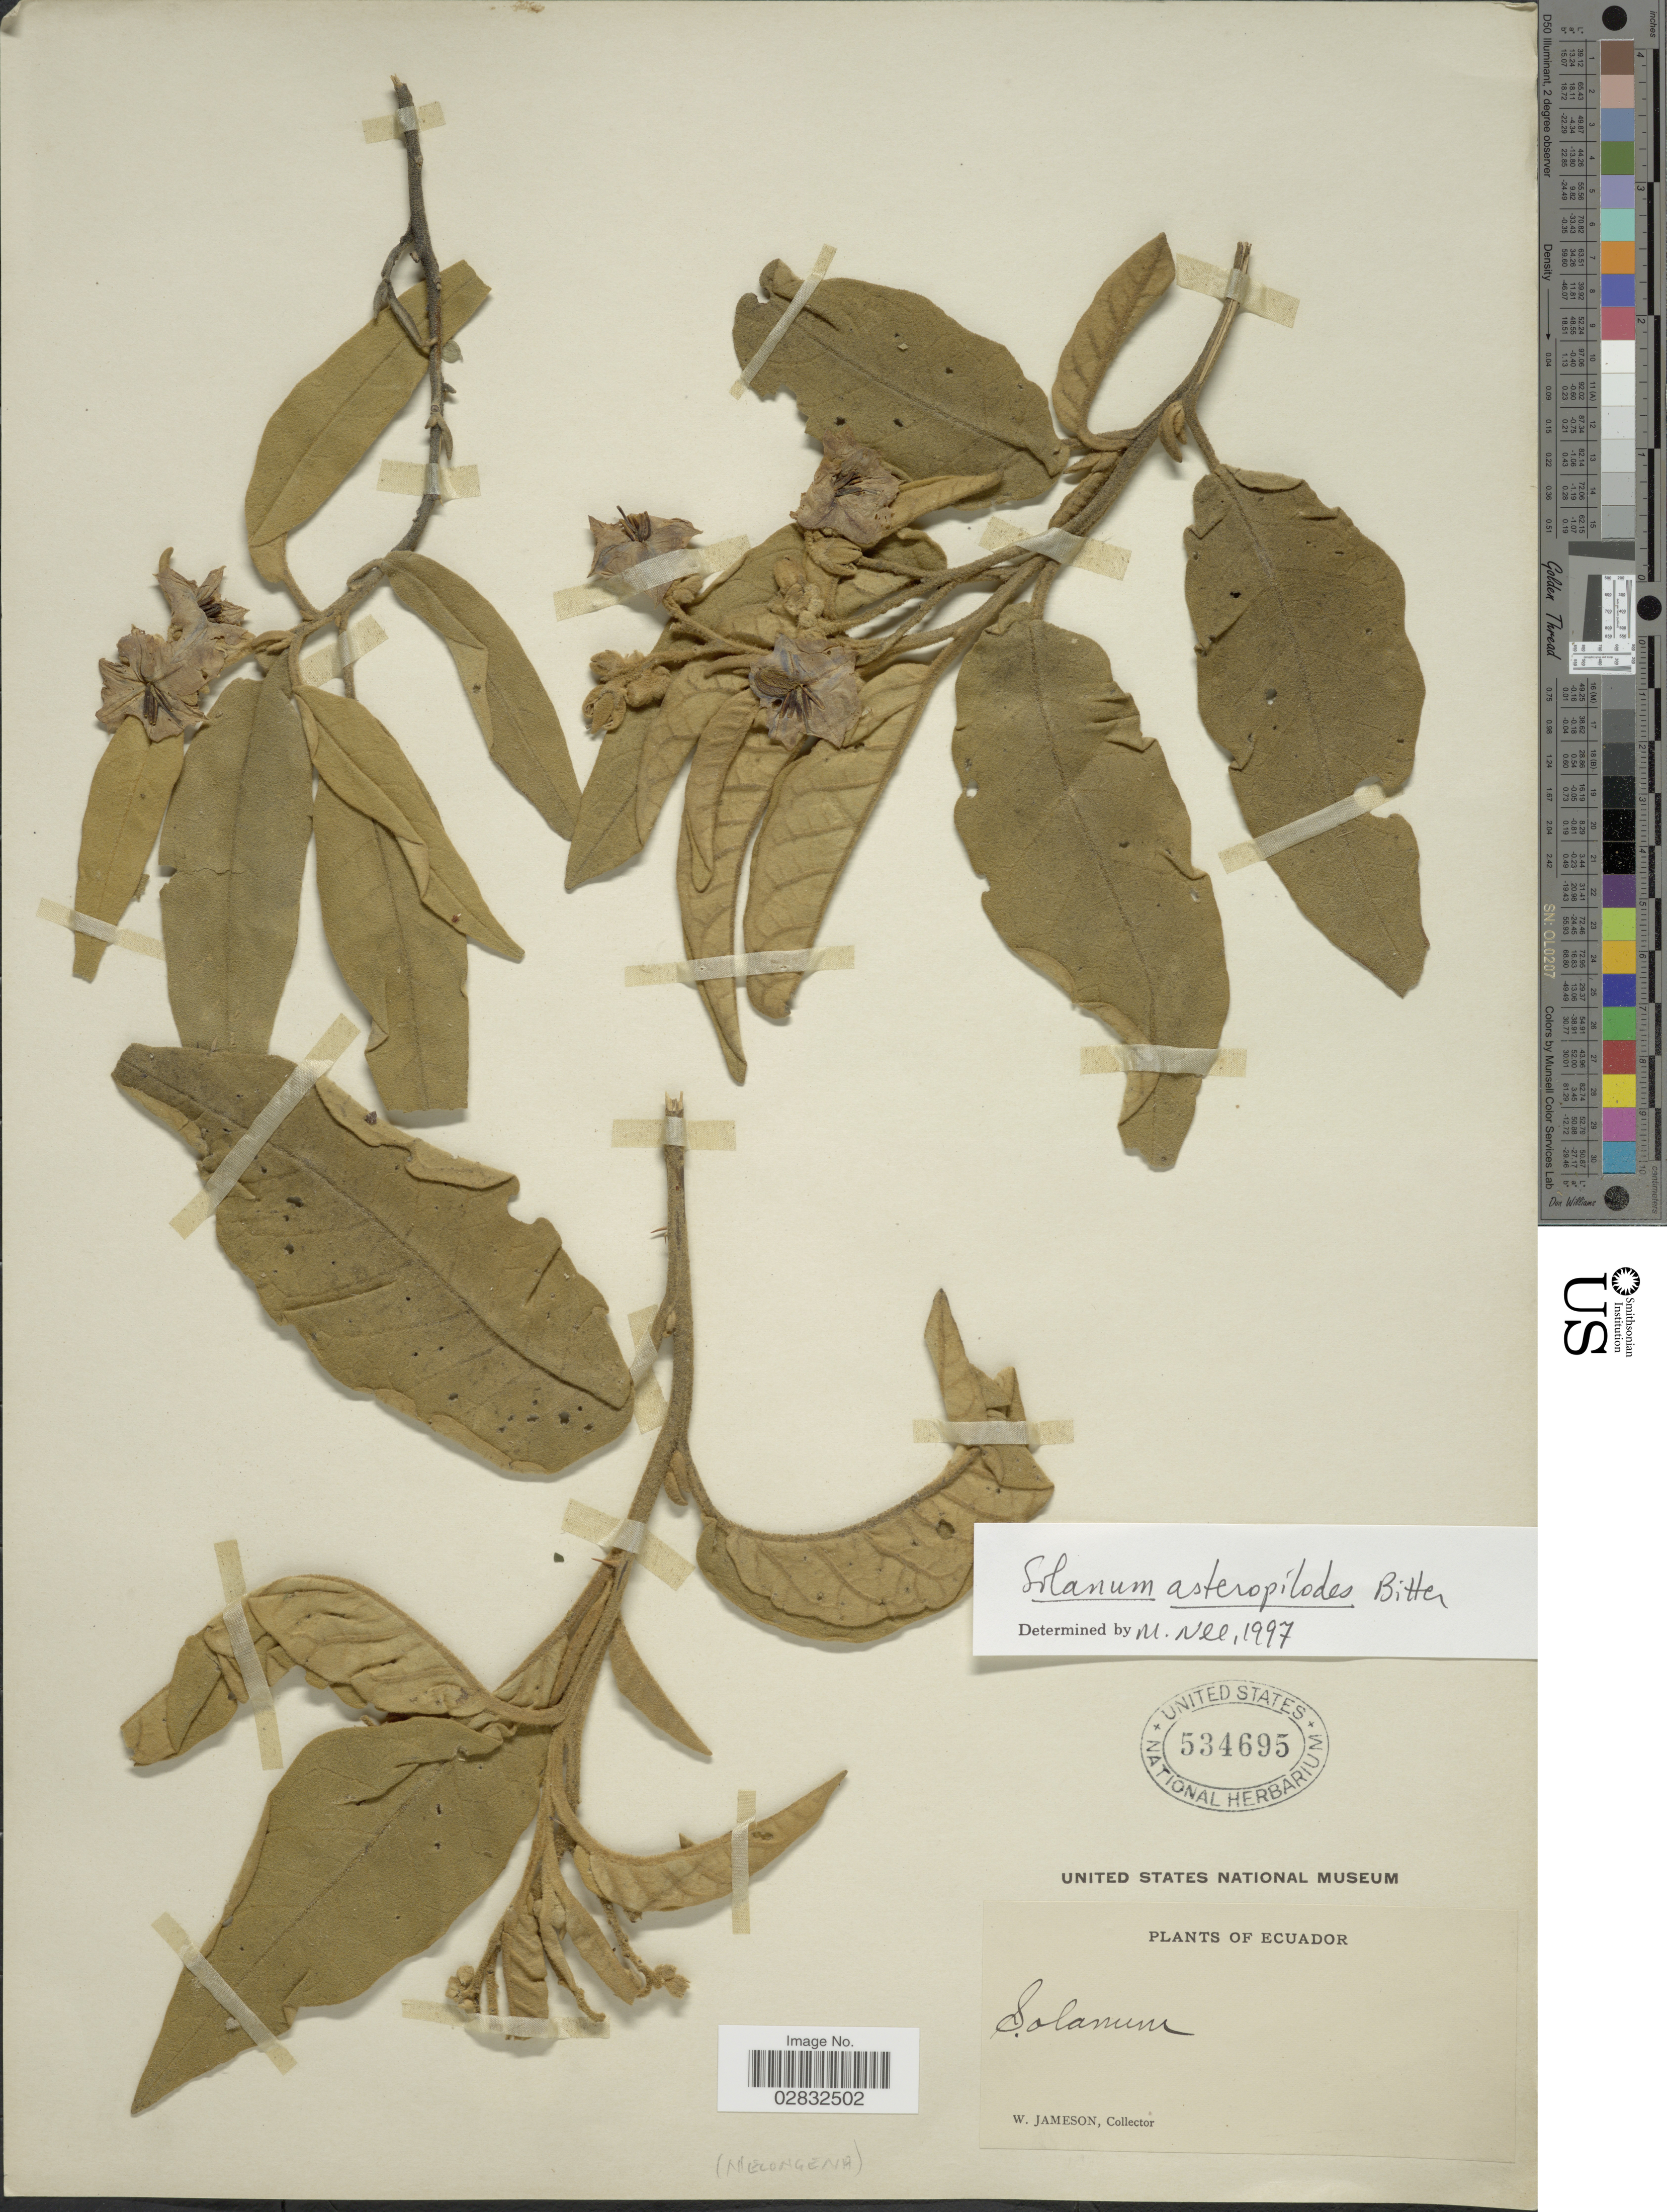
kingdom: Plantae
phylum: Tracheophyta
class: Magnoliopsida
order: Solanales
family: Solanaceae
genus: Solanum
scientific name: Solanum asteropilodes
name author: Bitter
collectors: W. Jameson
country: Ecuador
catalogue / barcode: US 534695